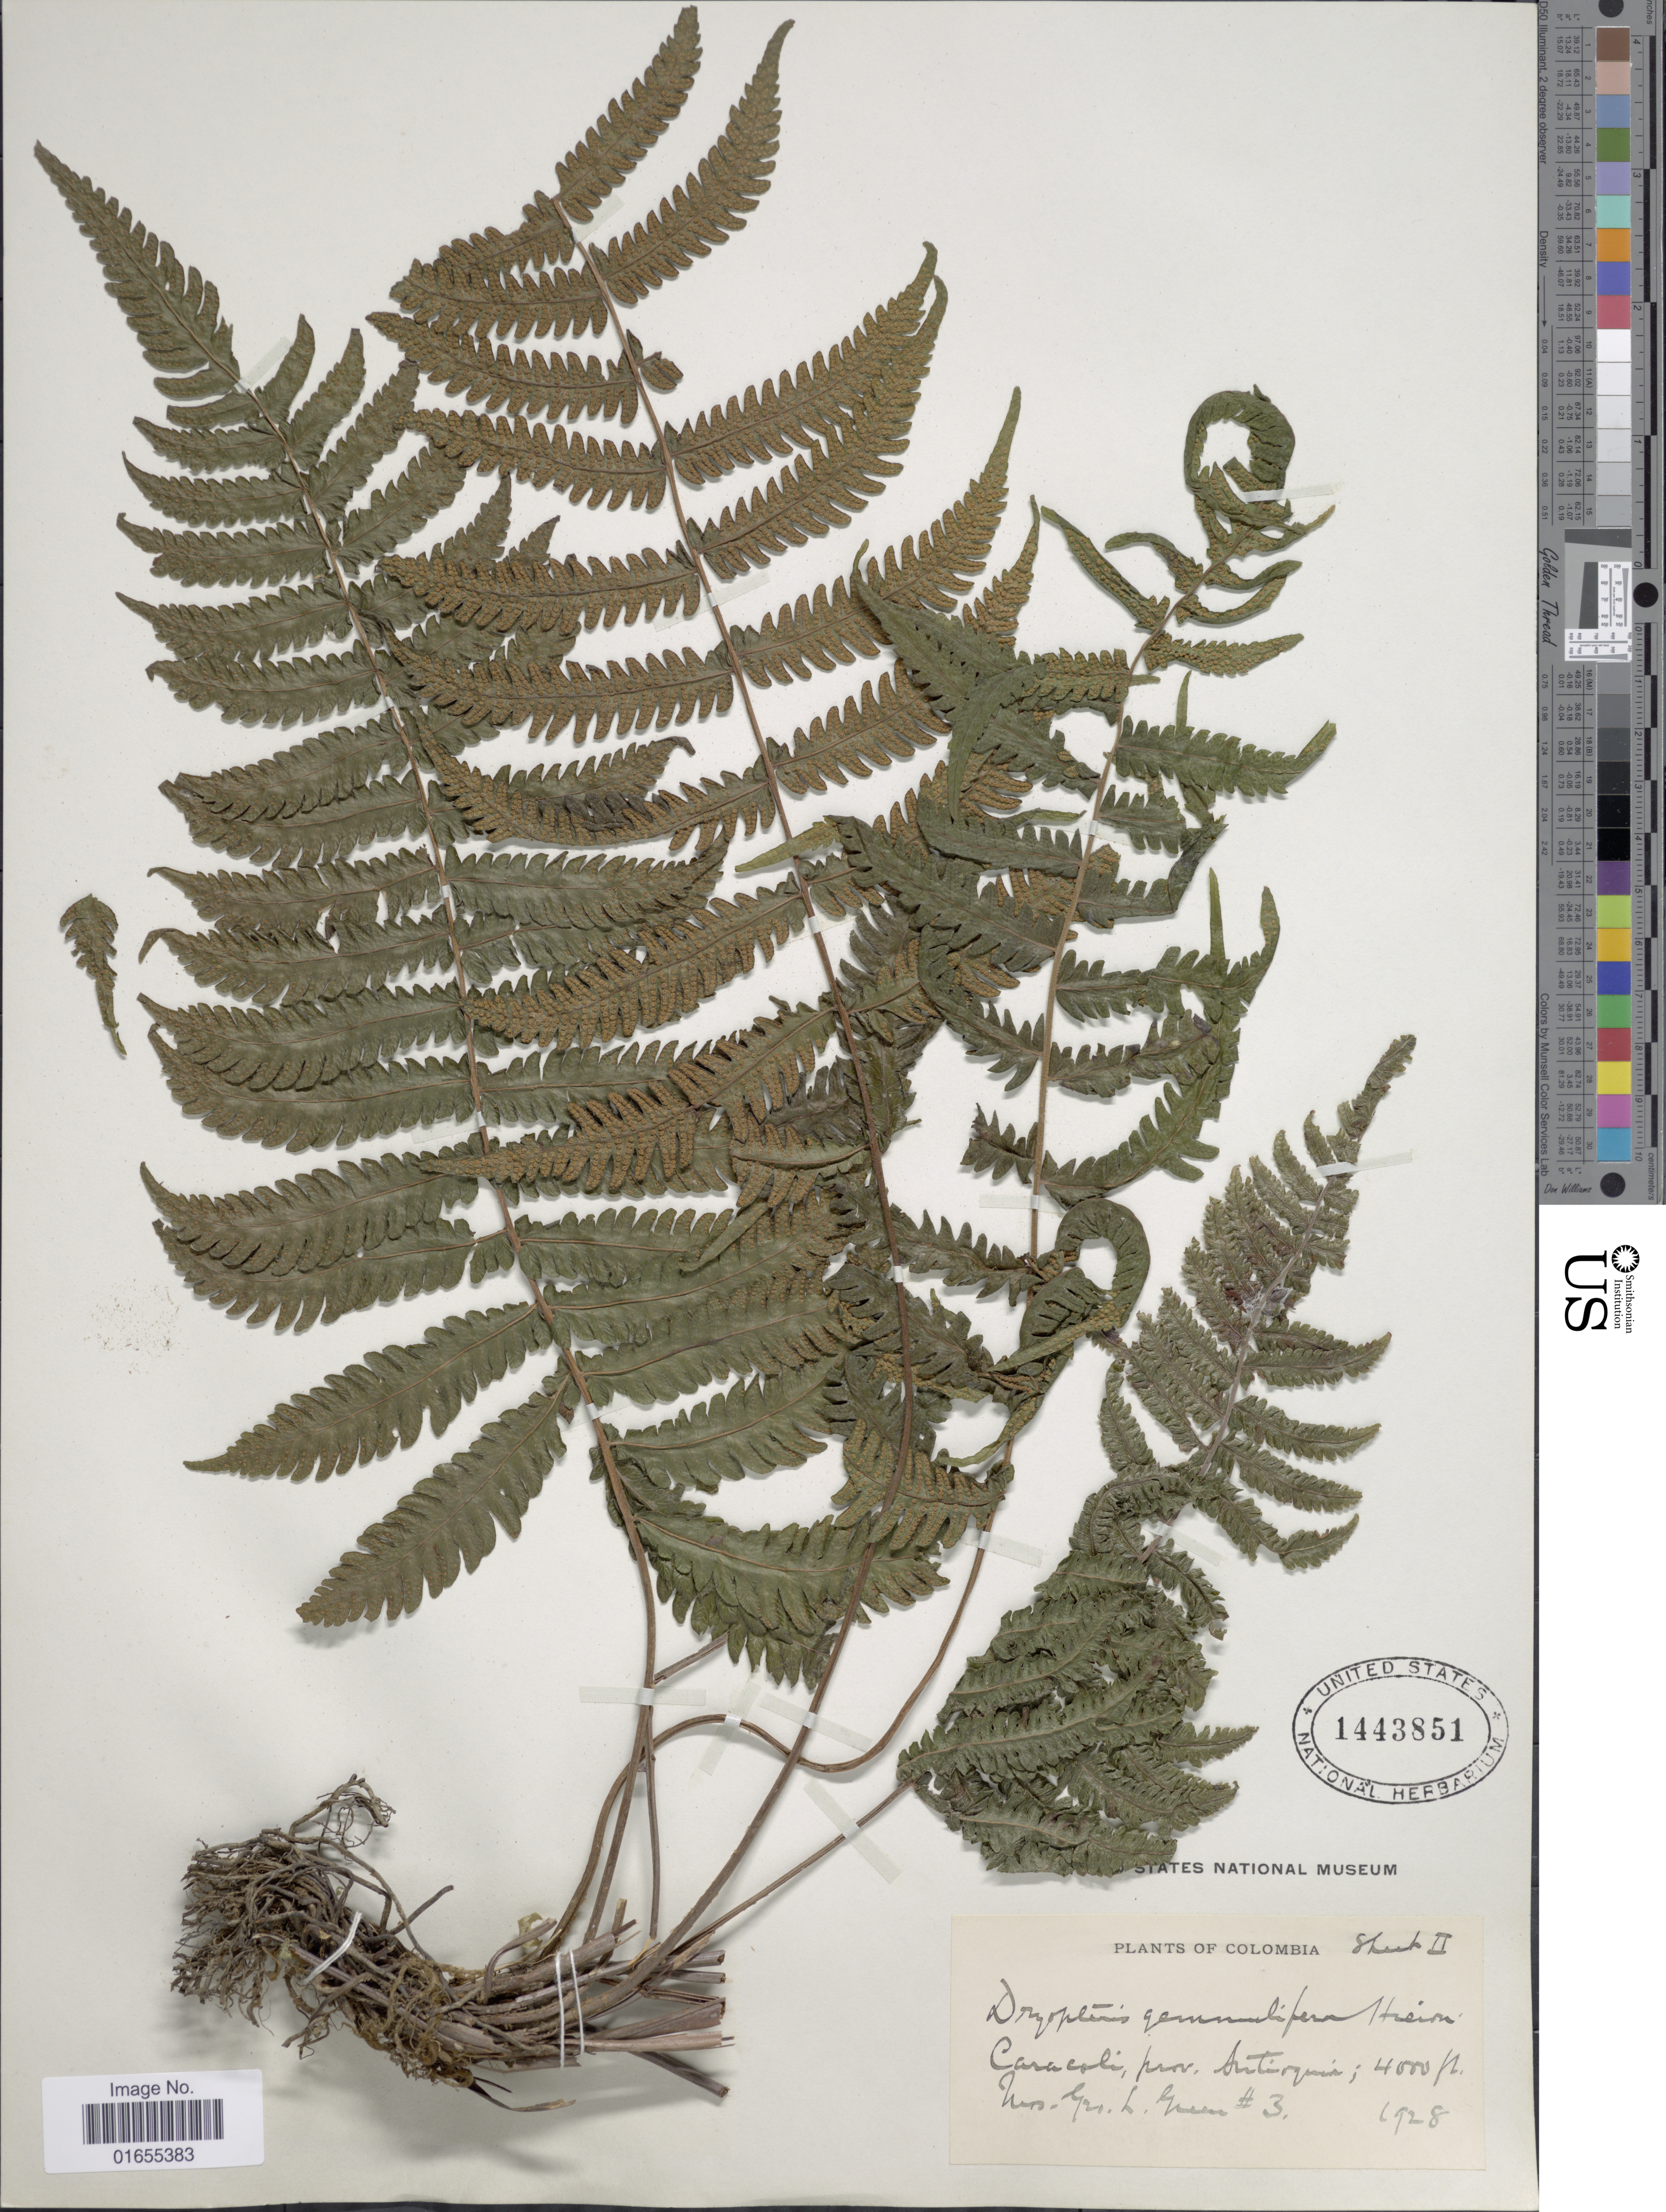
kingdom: Plantae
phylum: Tracheophyta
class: Polypodiopsida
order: Polypodiales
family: Thelypteridaceae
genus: Goniopteris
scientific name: Goniopteris gemmulifera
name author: (Hieron.) A.R. Sm. & D. Löve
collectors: G. Juan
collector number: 3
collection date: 1928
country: Colombia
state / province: Antioquia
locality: Caracoli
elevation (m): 1219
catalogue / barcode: US 1443851